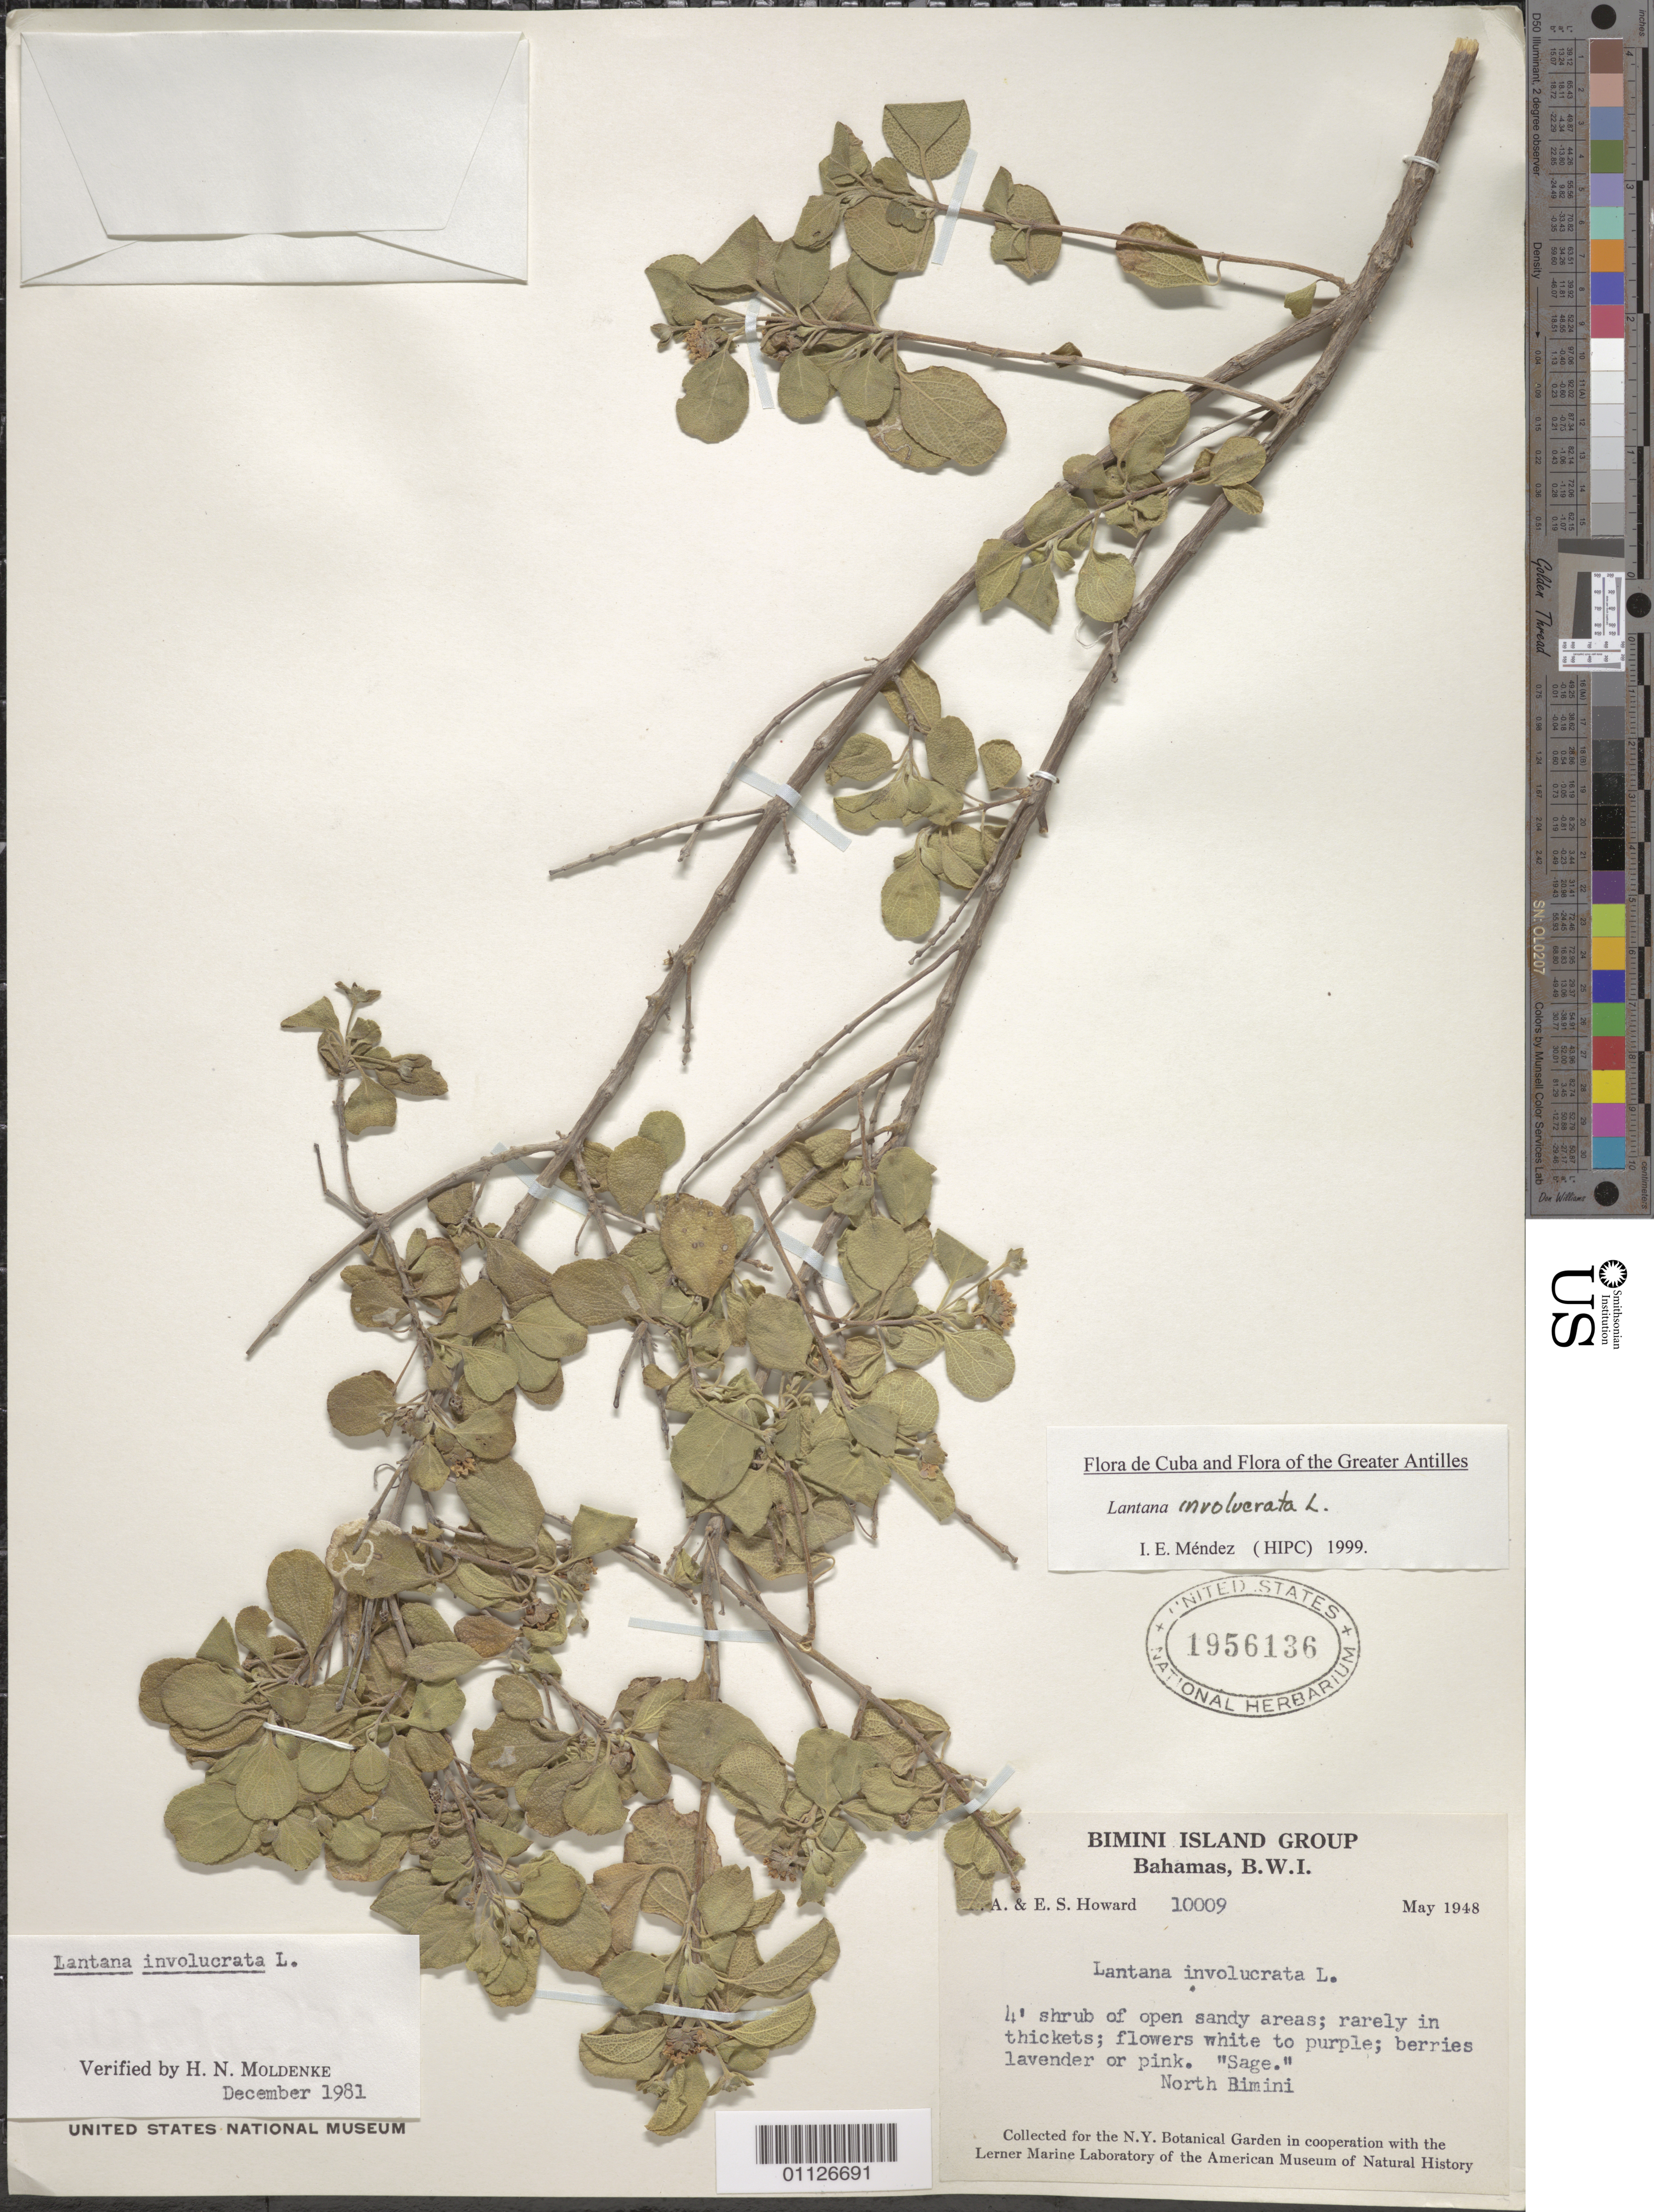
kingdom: Plantae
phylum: Tracheophyta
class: Magnoliopsida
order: Lamiales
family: Verbenaceae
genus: Lantana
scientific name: Lantana involucrata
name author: L.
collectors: R. A. Howard & E. S. Howard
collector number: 10009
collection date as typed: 01 May 1948 to 31 May 1948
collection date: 1948-05-01/1948-05-31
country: Bahamas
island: North Bimini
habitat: open sandy areas | rarely in thickets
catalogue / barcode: US 1956136